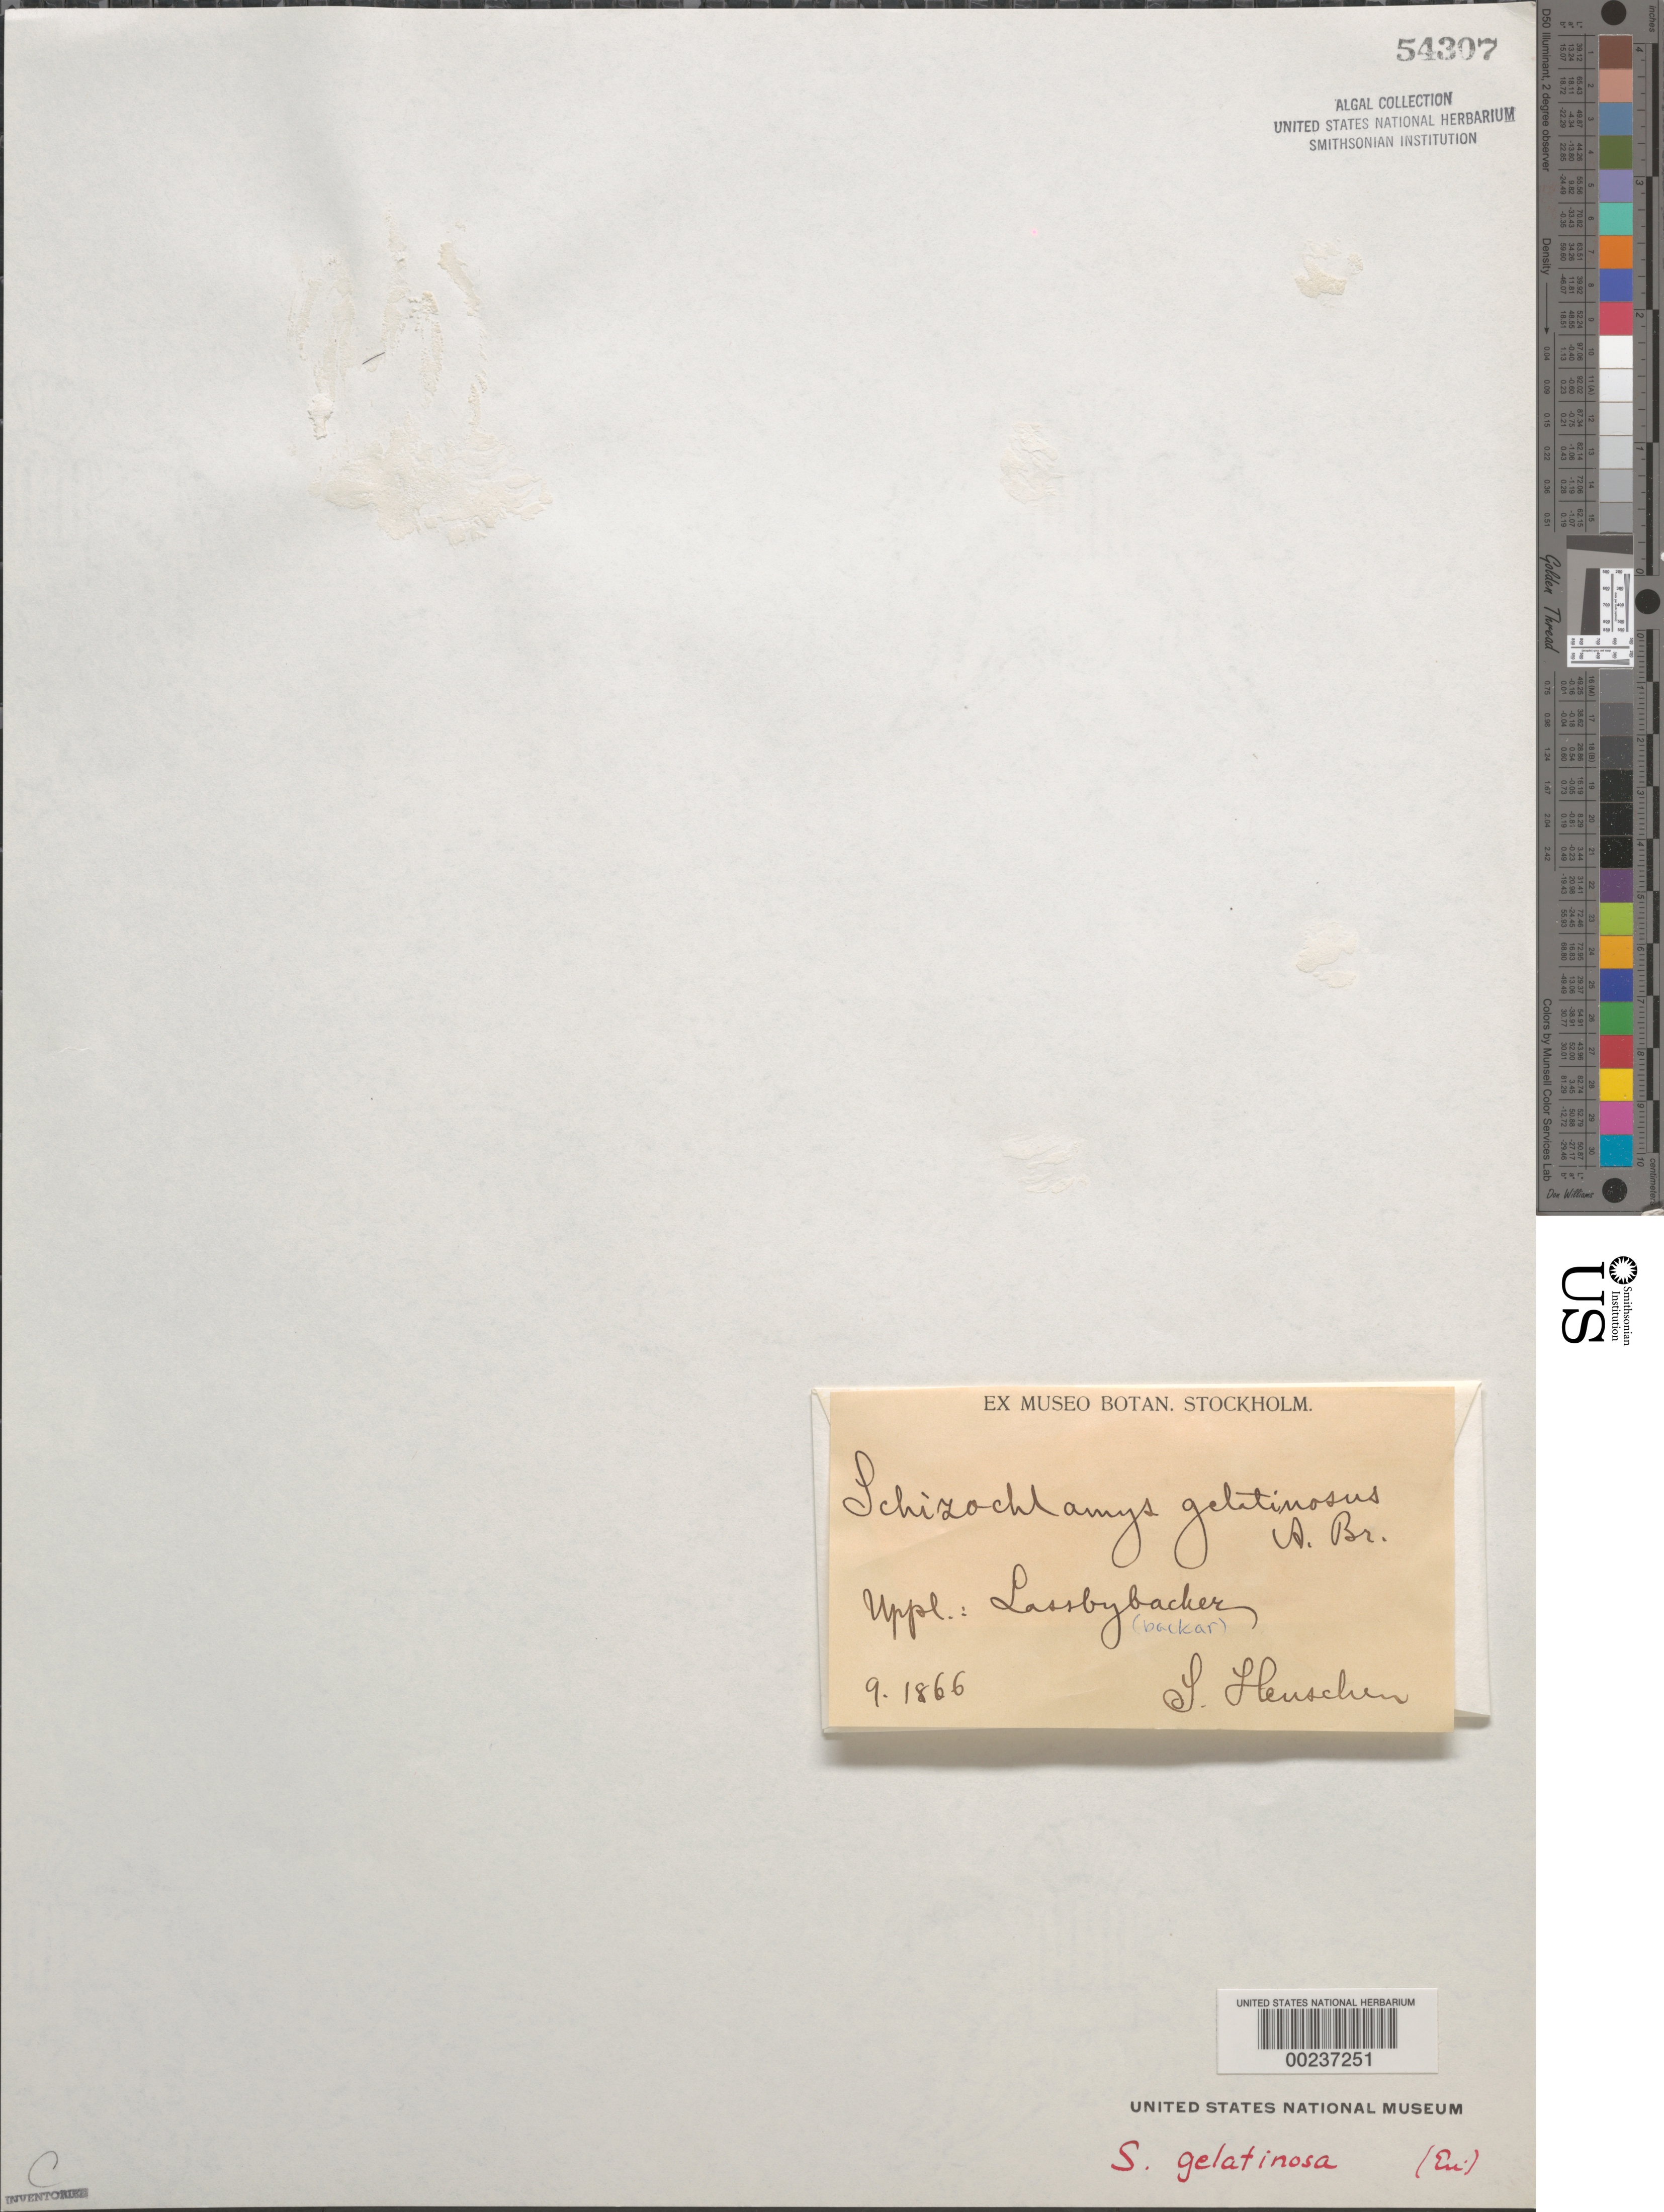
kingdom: Plantae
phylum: Chlorophyta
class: Chlorophyceae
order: Chaetopeltidales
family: Chaetopeltidaceae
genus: Schizochlamys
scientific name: Schizochlamys gelatinosa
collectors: S. Henschen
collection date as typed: Sep 1866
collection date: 1866-09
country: Sweden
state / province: Uppsala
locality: Lassby backar, uppland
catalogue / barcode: US 54307